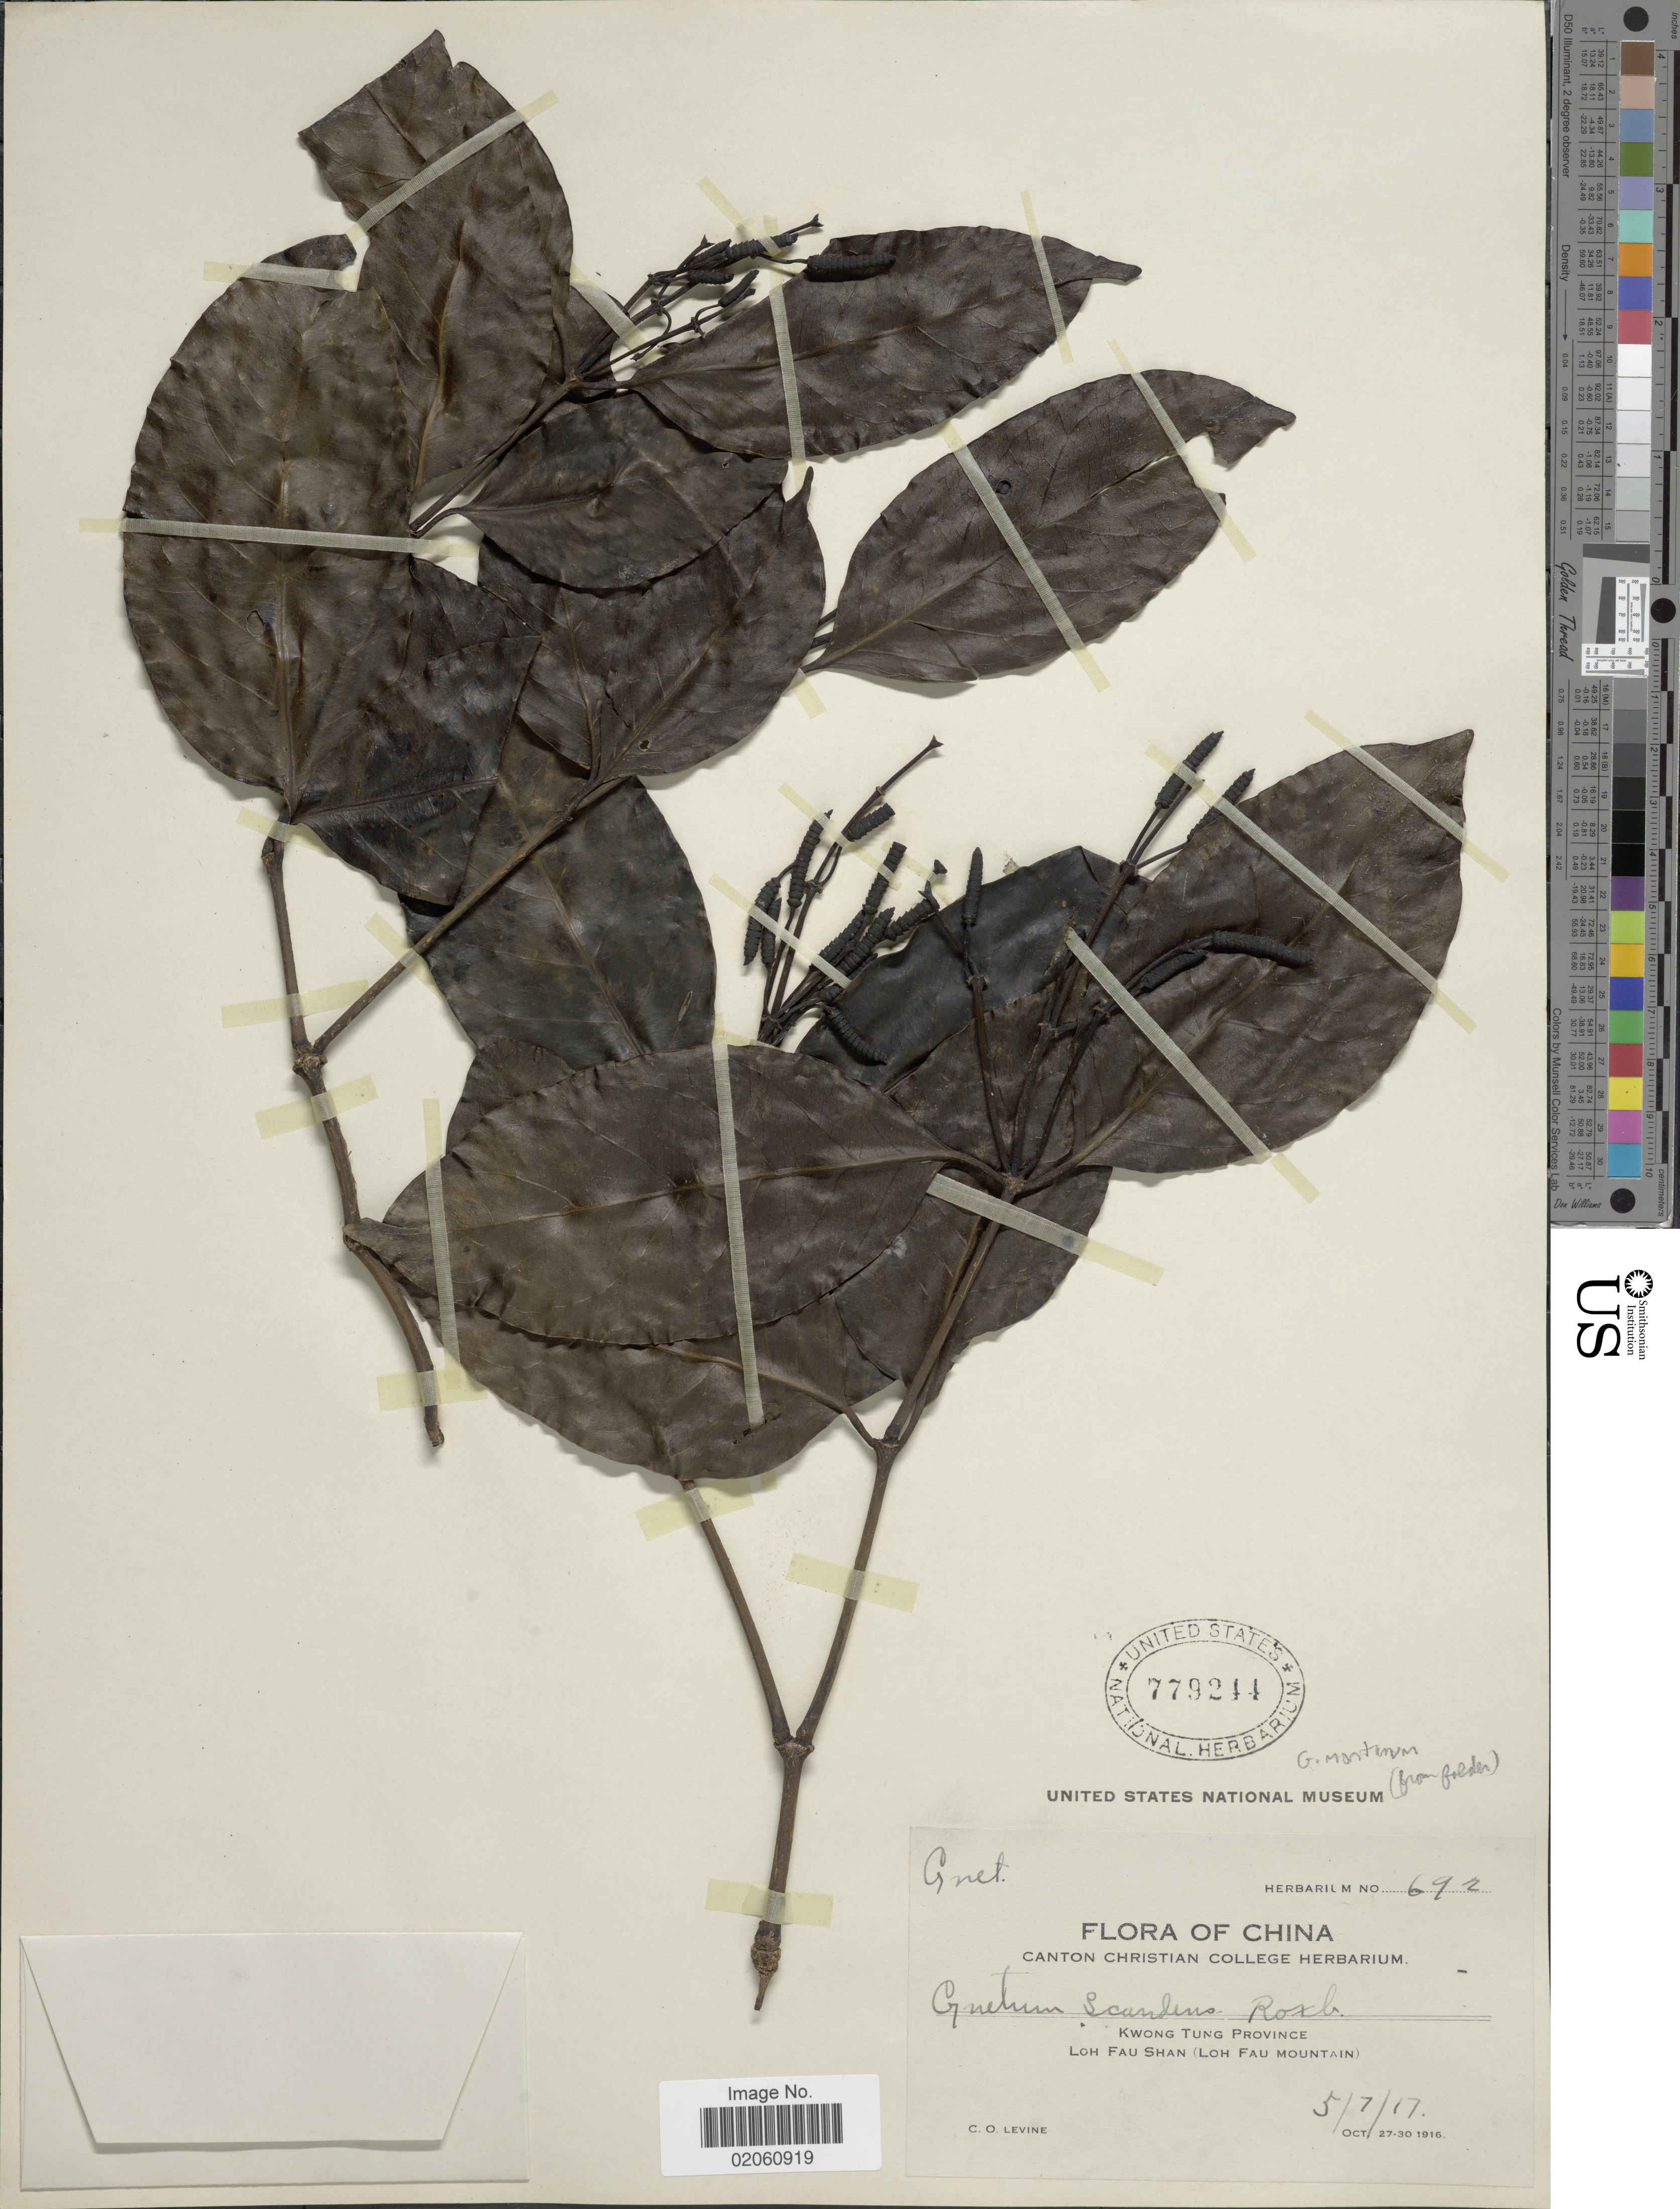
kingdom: Plantae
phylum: Tracheophyta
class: Gnetopsida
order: Gnetales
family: Gnetaceae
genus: Gnetum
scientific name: Gnetum montanum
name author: Markgr.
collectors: C. O. Levine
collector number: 692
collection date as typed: Transcribed d/m/y: 5/7/17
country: China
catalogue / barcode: US 779244